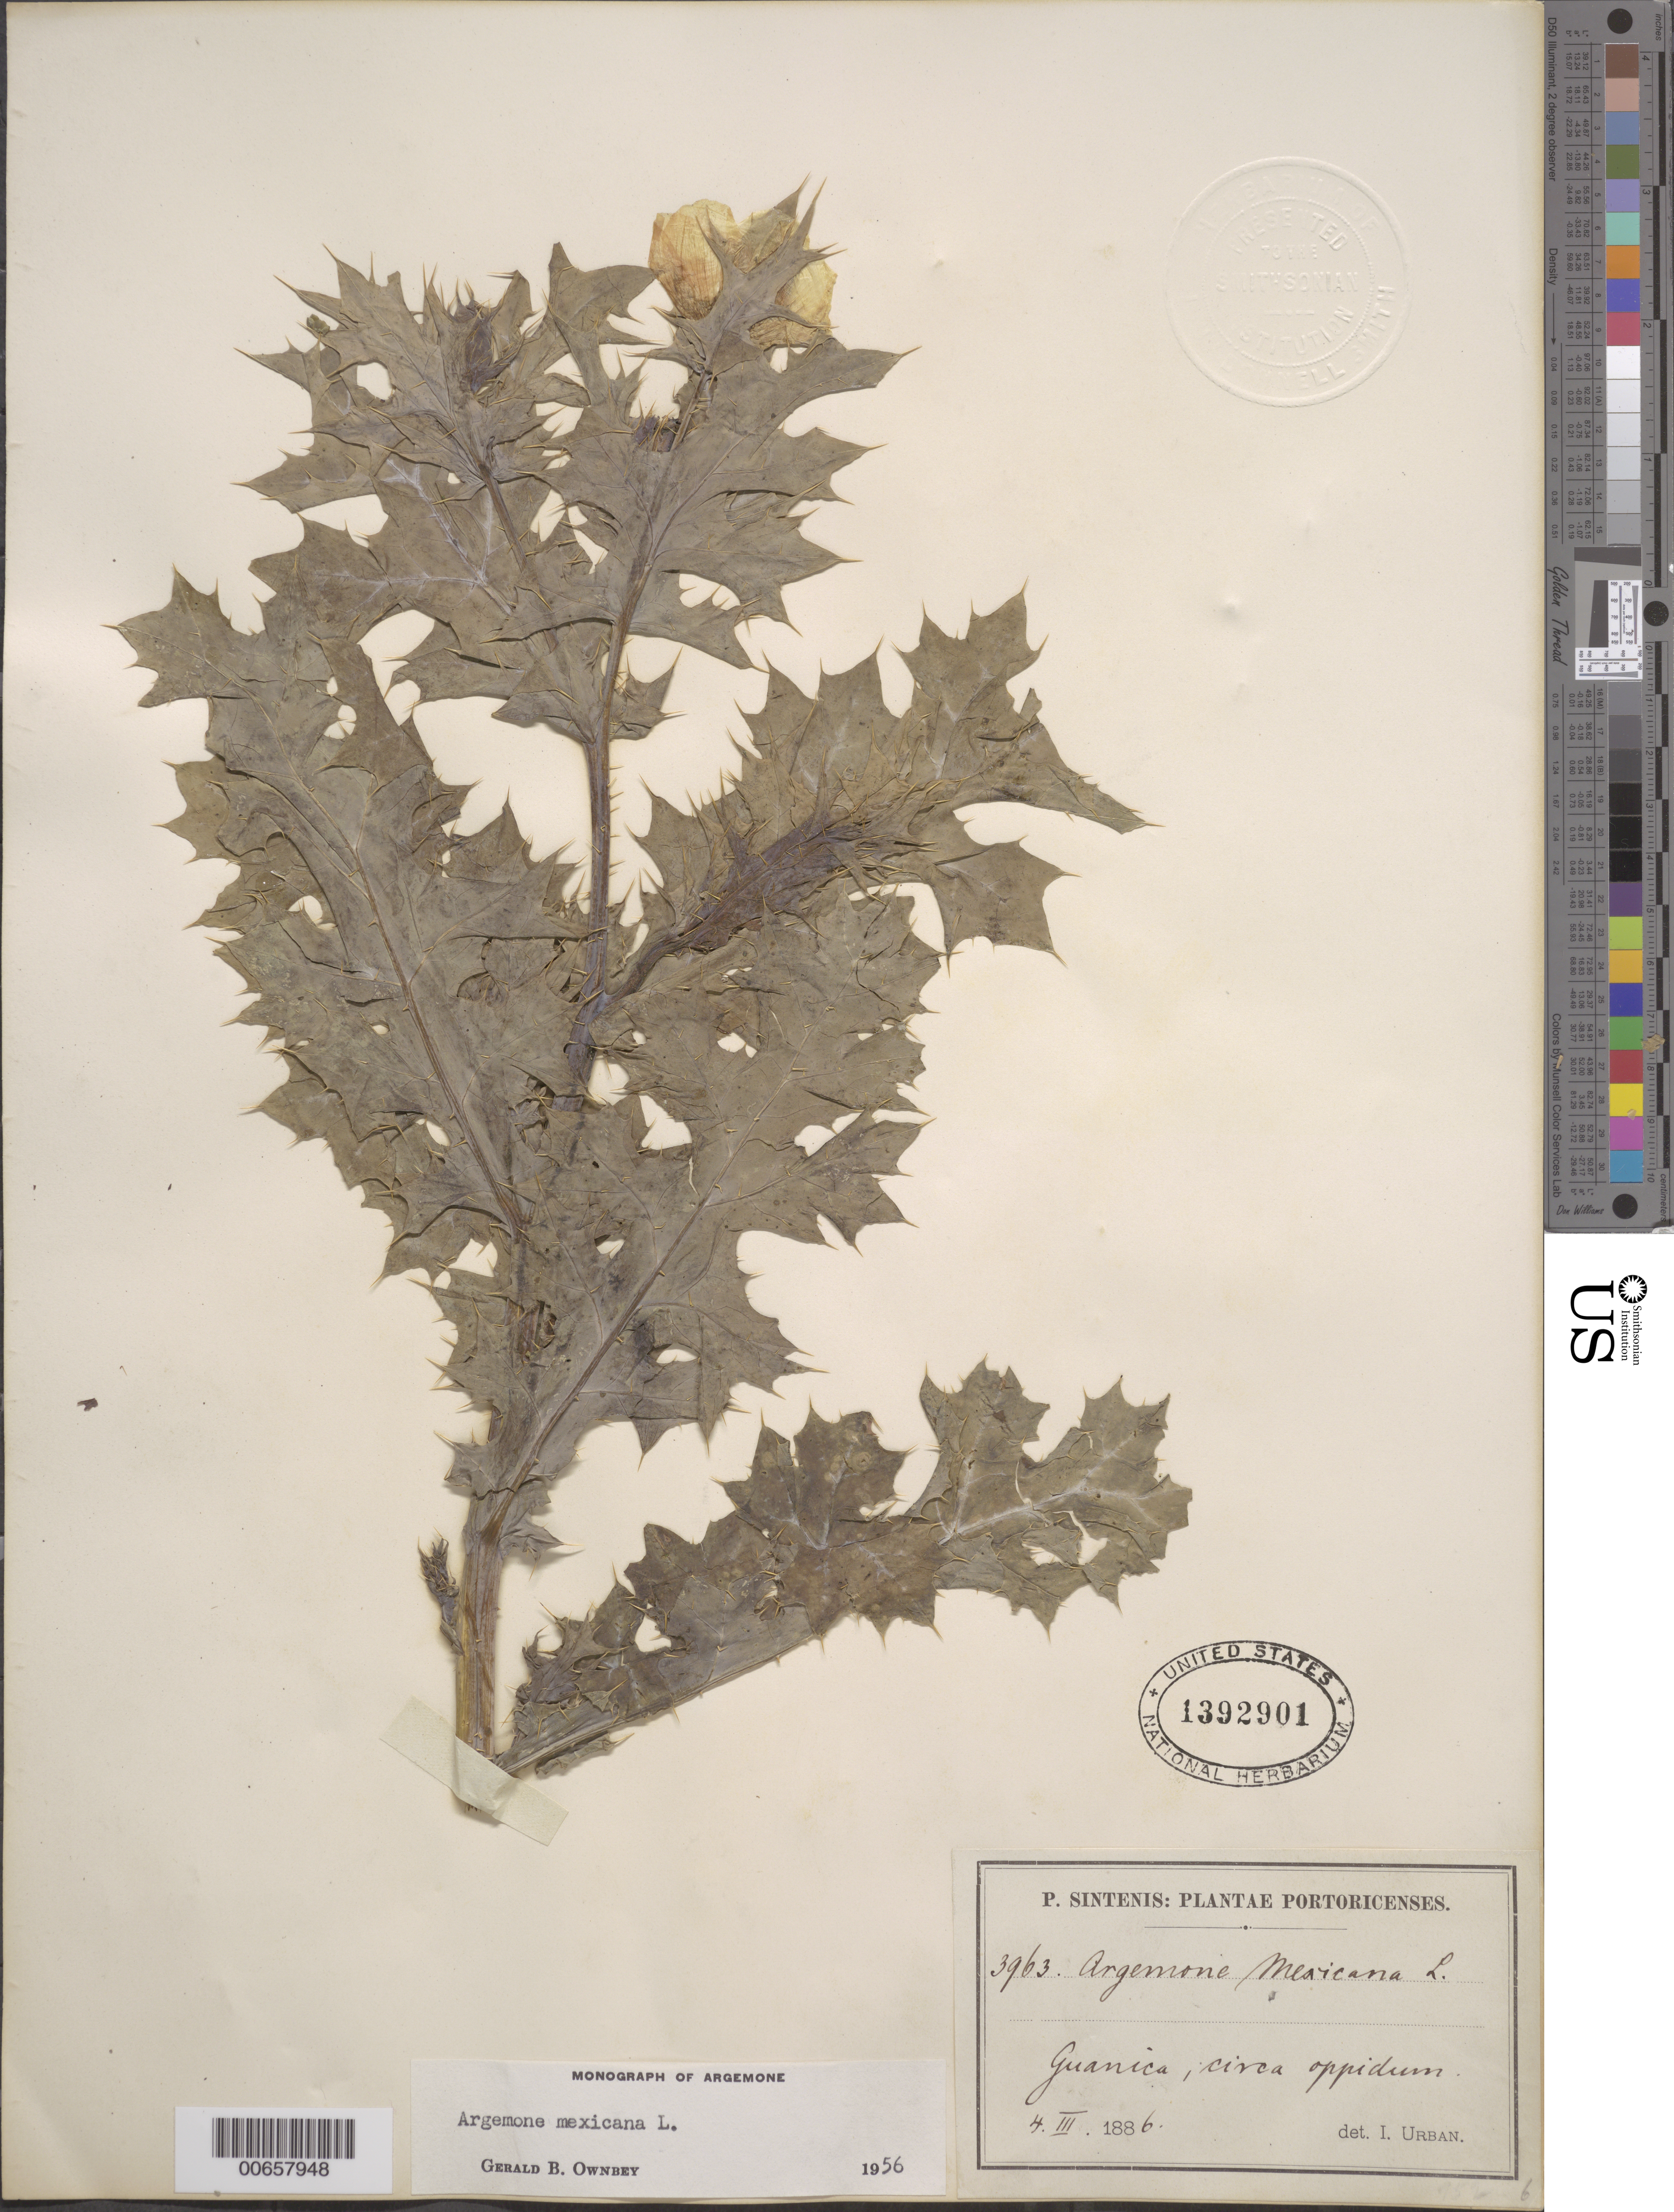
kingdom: Plantae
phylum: Tracheophyta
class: Magnoliopsida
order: Ranunculales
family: Papaveraceae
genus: Argemone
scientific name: Argemone mexicana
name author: L.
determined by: Urban, Ignatz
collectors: P. Sintenis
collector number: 3963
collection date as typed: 04 Mar 1886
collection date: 1886-03-04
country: Puerto Rico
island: Greater Antilles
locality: Guanica, circa oppidum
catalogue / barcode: US 1392901